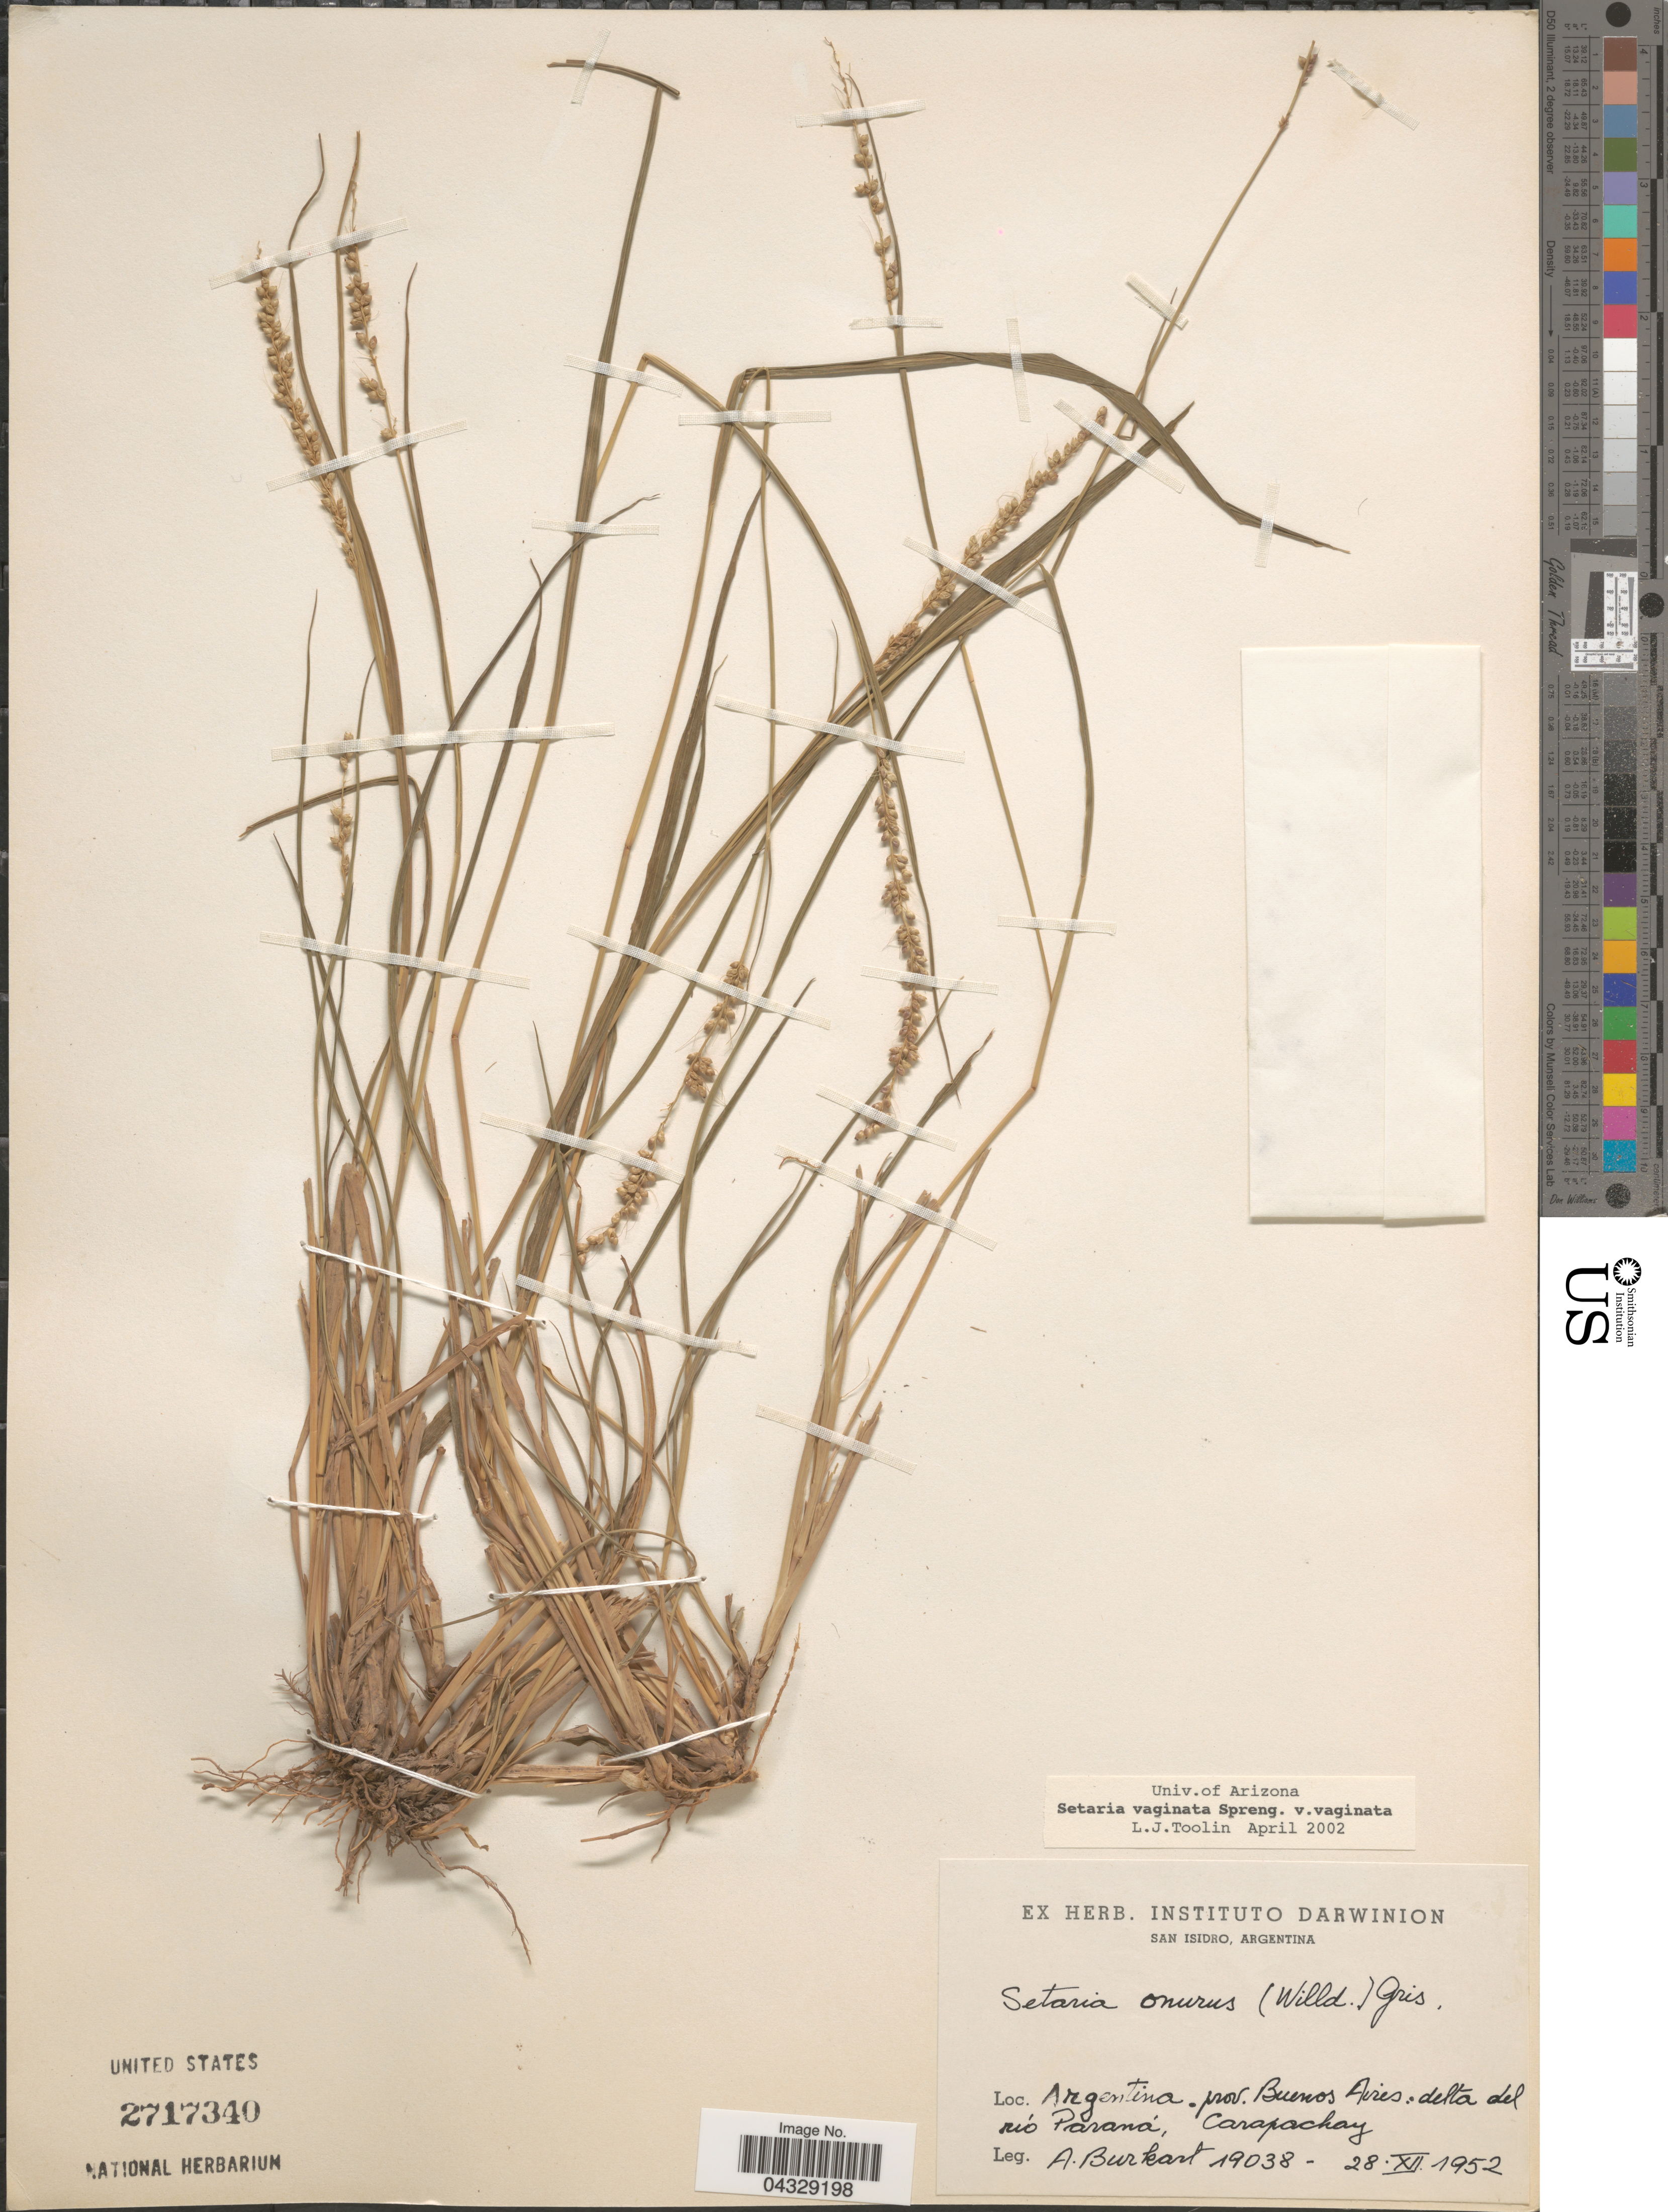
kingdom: Plantae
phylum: Tracheophyta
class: Liliopsida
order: Poales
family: Poaceae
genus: Setaria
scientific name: Setaria vaginata var. vaginata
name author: C.K. Spreng.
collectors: A. E. Burkart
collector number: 19038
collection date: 1952-12-28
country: Argentina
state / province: Buenos Aires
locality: Delta del río Paraná, Carapachay.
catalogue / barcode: US 2717340